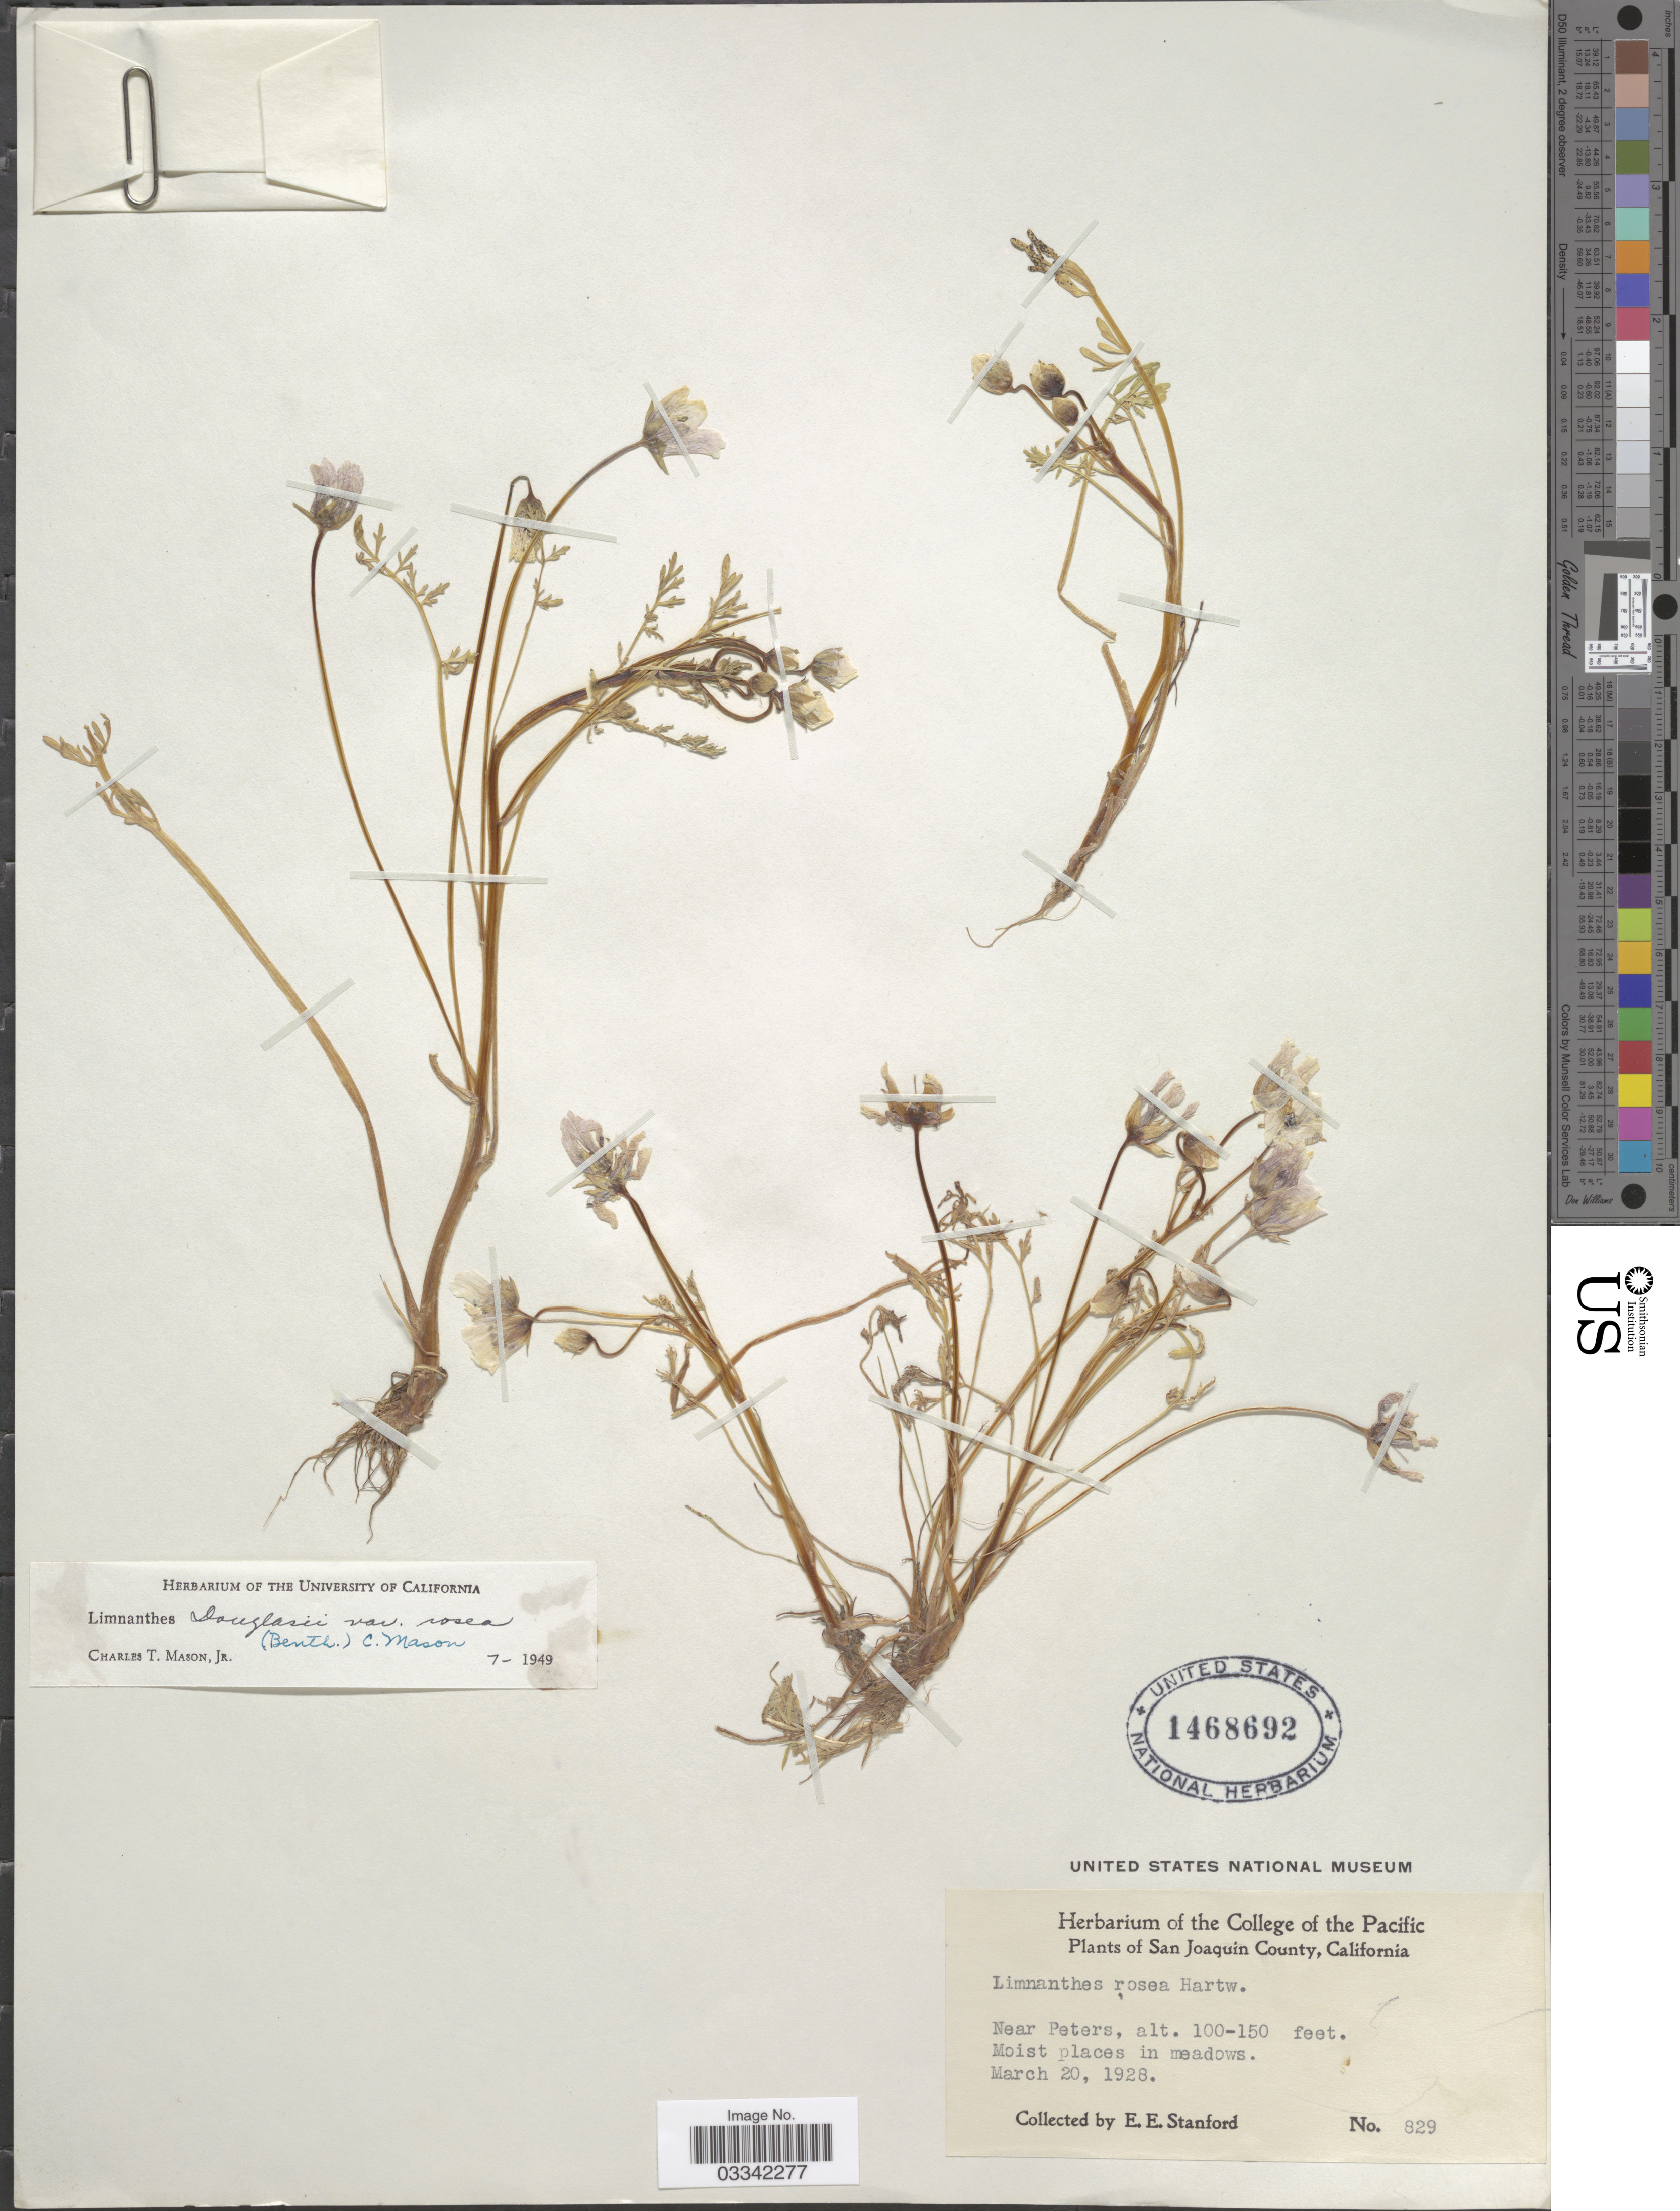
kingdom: Plantae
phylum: Tracheophyta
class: Magnoliopsida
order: Brassicales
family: Limnanthaceae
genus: Limnanthes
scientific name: Limnanthes douglasii var. rosea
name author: (Hartw. ex Benth.) Mason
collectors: E. Stanford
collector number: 829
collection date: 1928-03-20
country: United States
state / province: California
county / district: San Joaquin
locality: San Joaquin County. Near Peters.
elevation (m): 30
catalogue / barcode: US 1468692